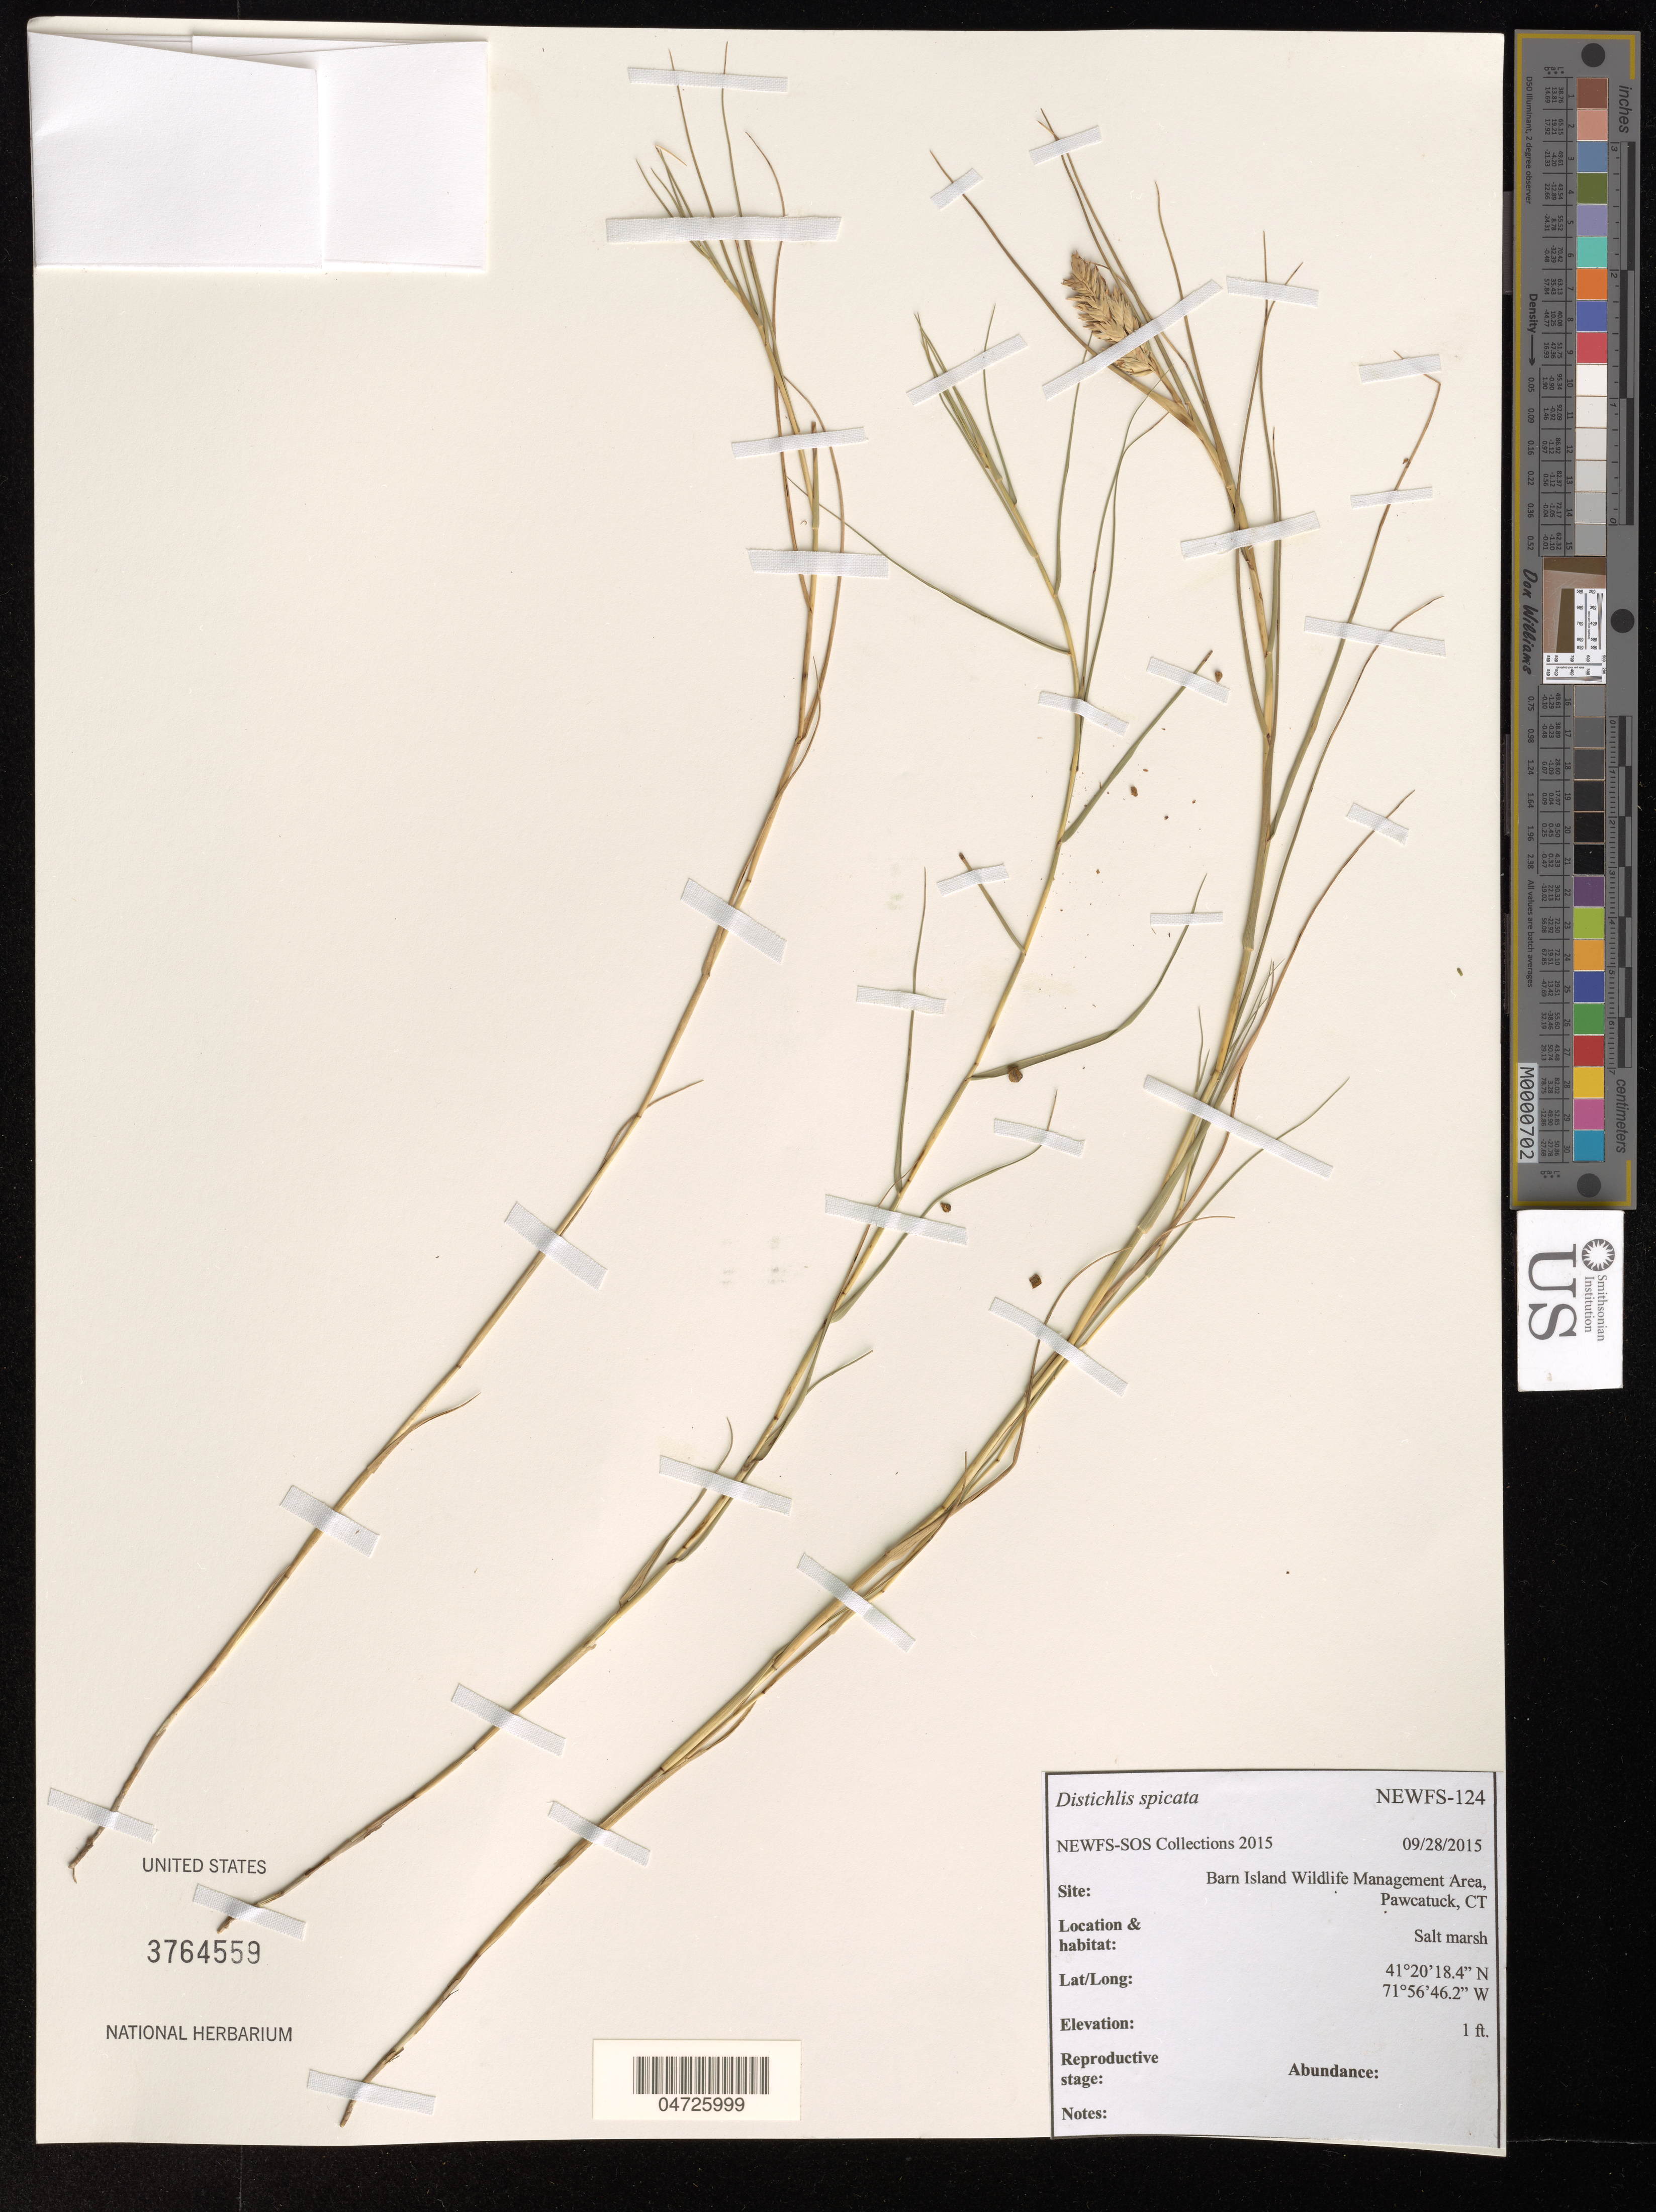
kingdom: Plantae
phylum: Tracheophyta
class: Liliopsida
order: Poales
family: Poaceae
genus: Distichlis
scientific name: Distichlis spicata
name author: (L.) Greene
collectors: NEWFS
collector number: NEWFS-124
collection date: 2015-09-28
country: United States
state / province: Connecticut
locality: Site: Barn Island Wildlife Management Area, Pawcatuck.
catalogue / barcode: US 3764559